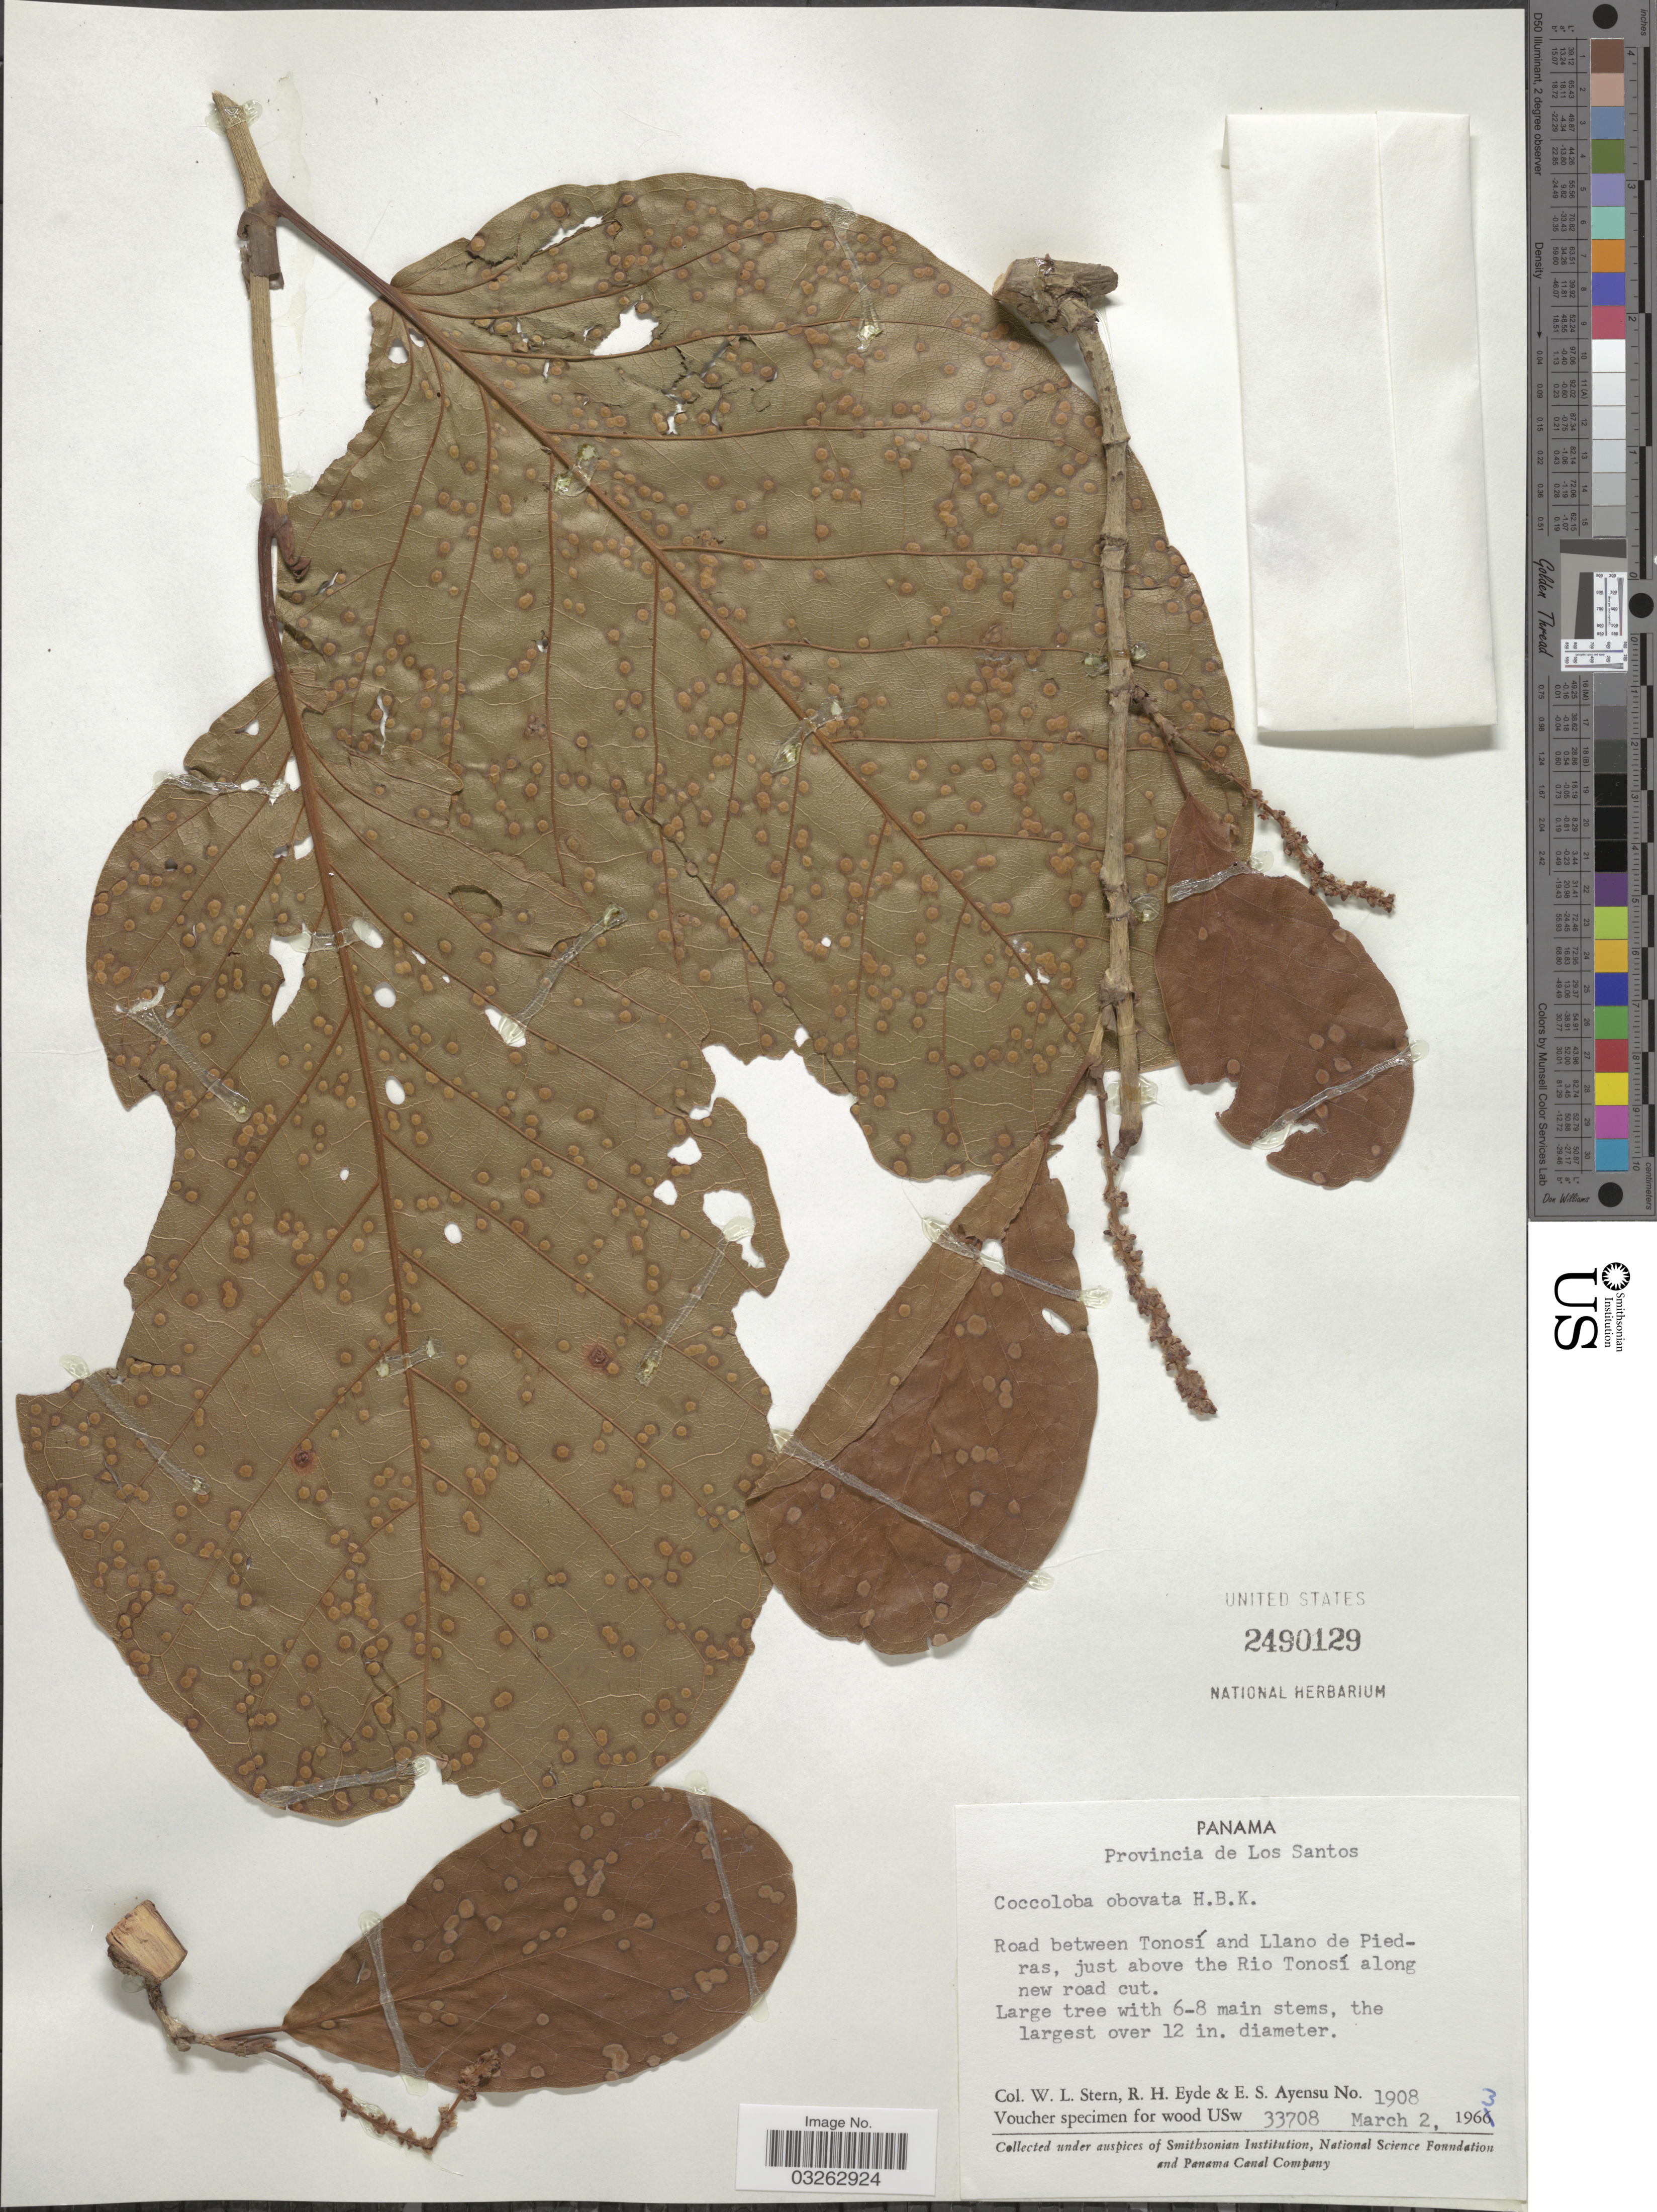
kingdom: Plantae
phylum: Tracheophyta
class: Magnoliopsida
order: Caryophyllales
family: Polygonaceae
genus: Coccoloba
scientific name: Coccoloba obovata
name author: Kunth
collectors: W. L. Stern, R. H. Eyde & E. S. Ayensu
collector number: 1908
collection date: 1963-03-02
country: Panama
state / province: Los Santos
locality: Road between Tonosí and Llano de Piedras, just above the Rio Tonosí along new road cut.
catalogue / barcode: US 2490129